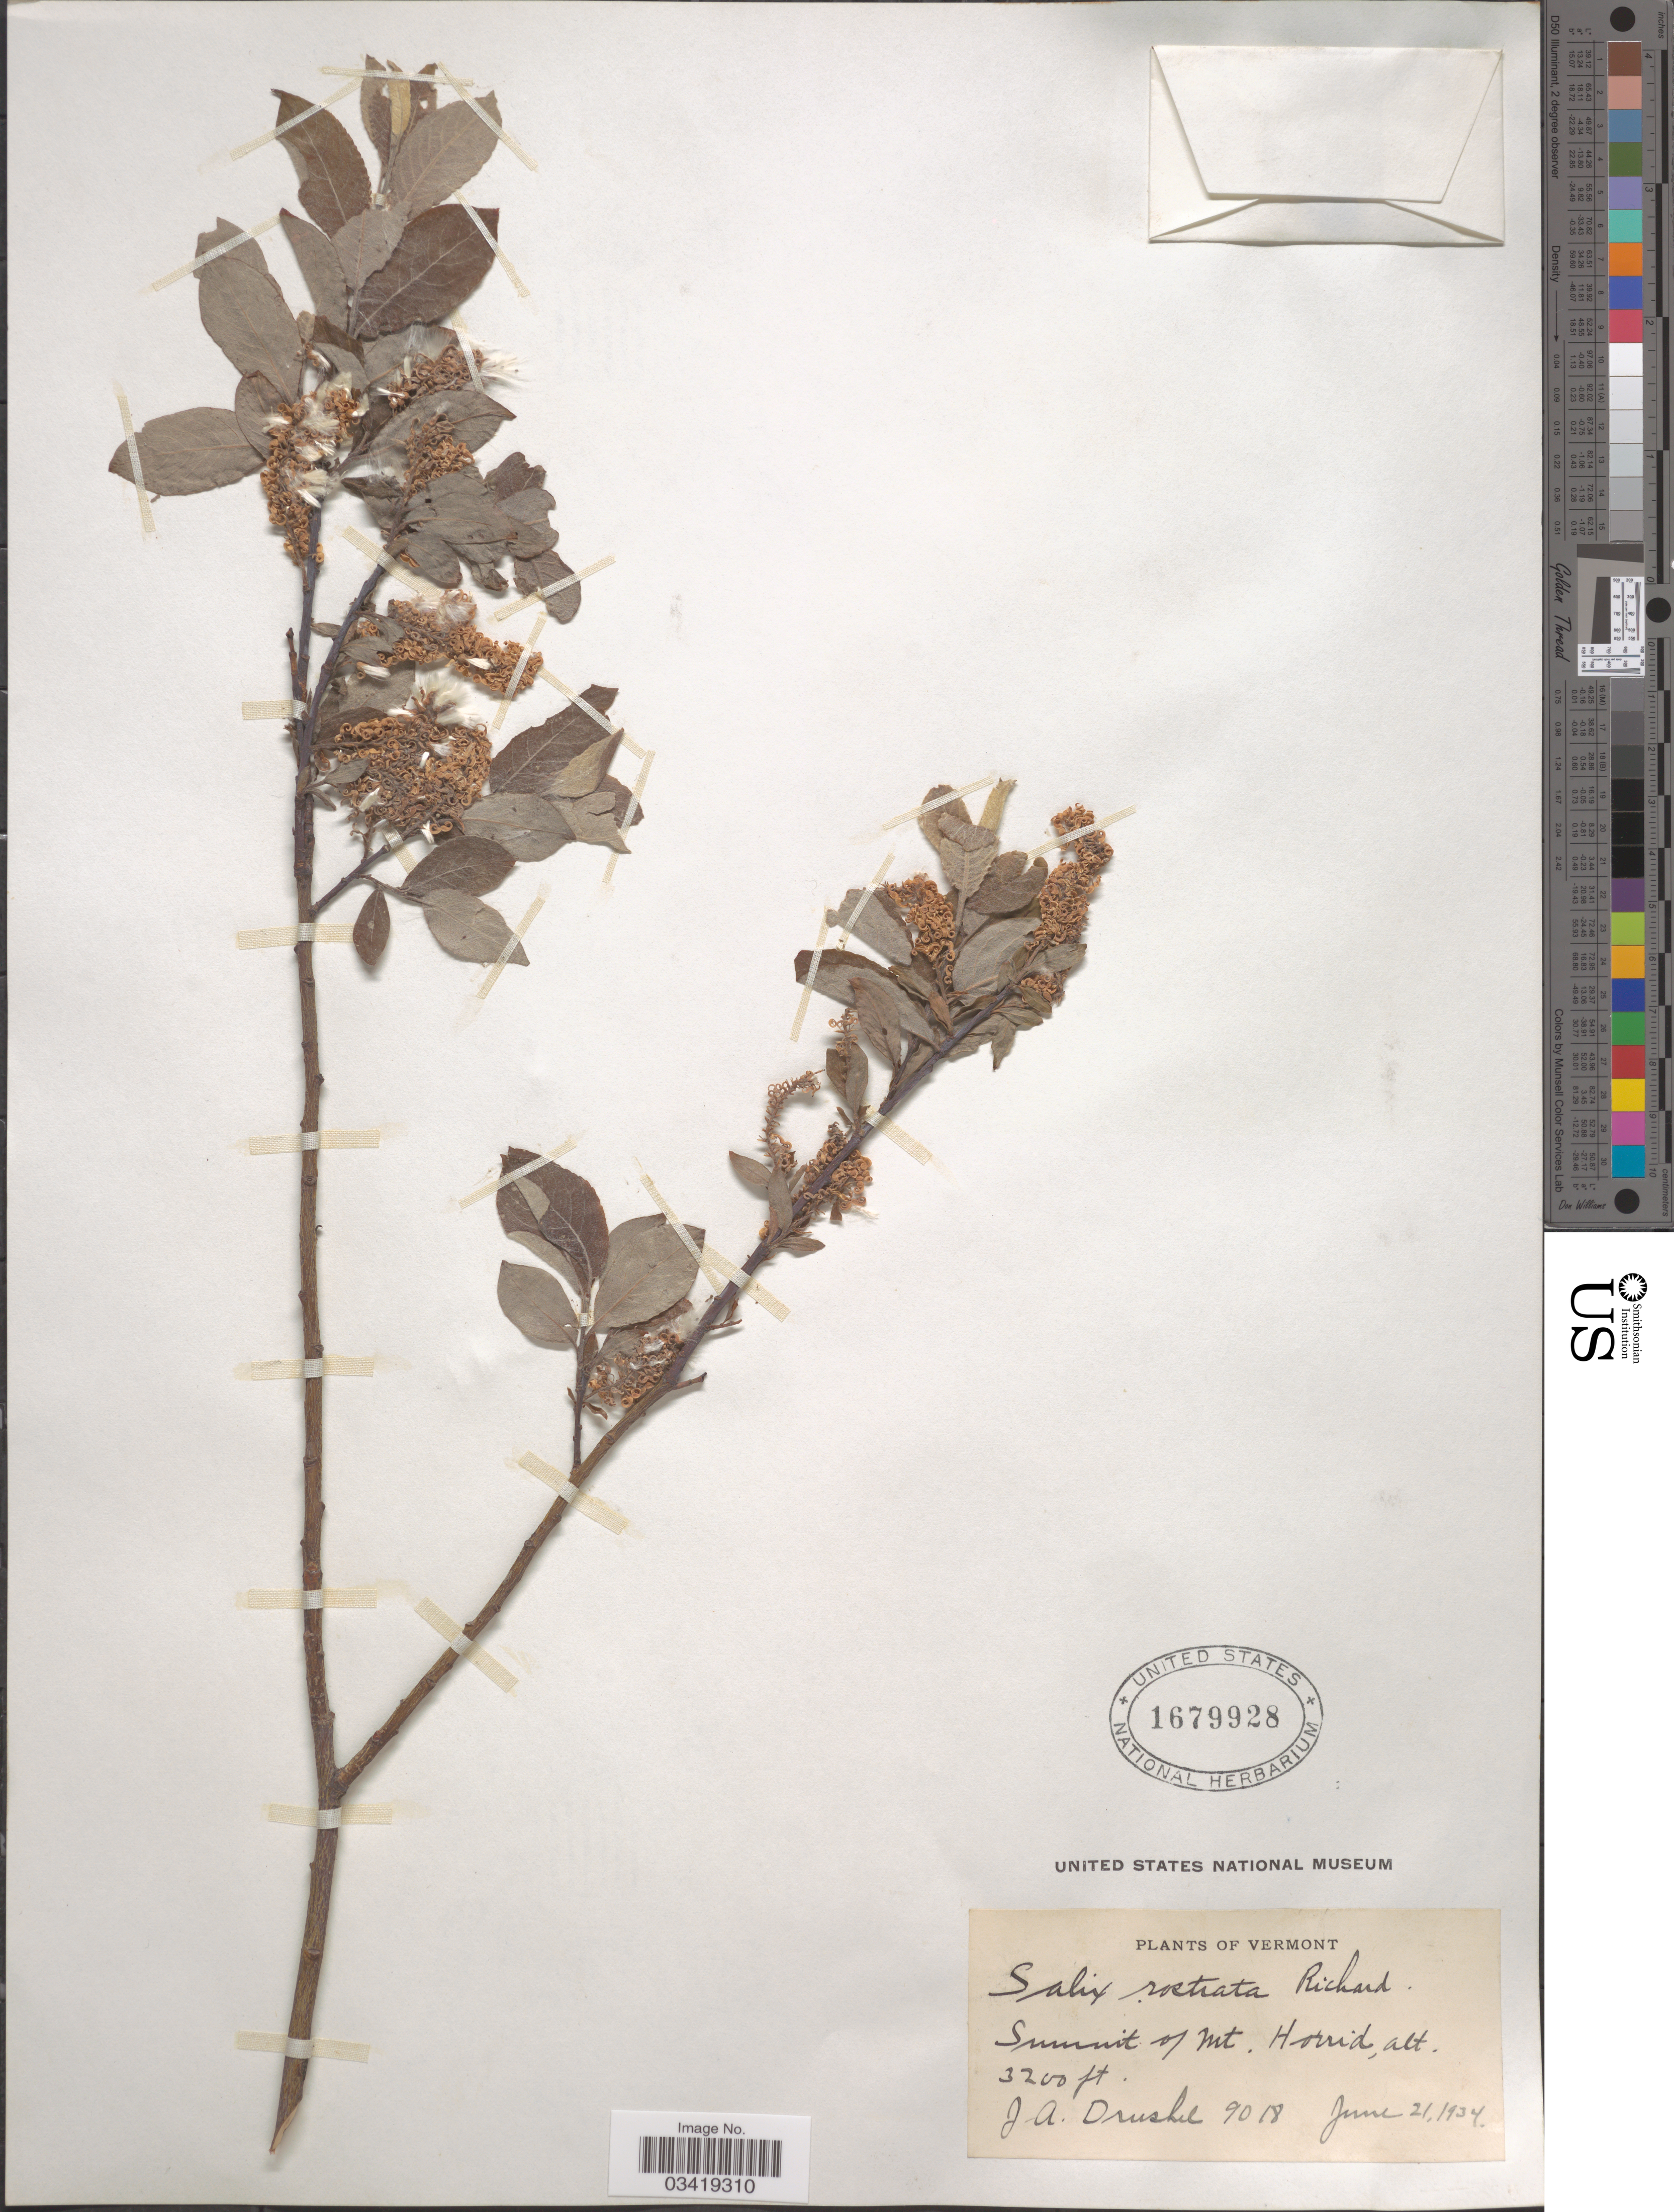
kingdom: Plantae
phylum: Tracheophyta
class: Magnoliopsida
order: Malpighiales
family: Salicaceae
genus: Salix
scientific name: Salix bebbiana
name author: Sarg.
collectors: J. A. Drushel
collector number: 9018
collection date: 1934-06-21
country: United States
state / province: Vermont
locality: Summit of Mt. Horrid.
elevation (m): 975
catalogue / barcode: US 1679928